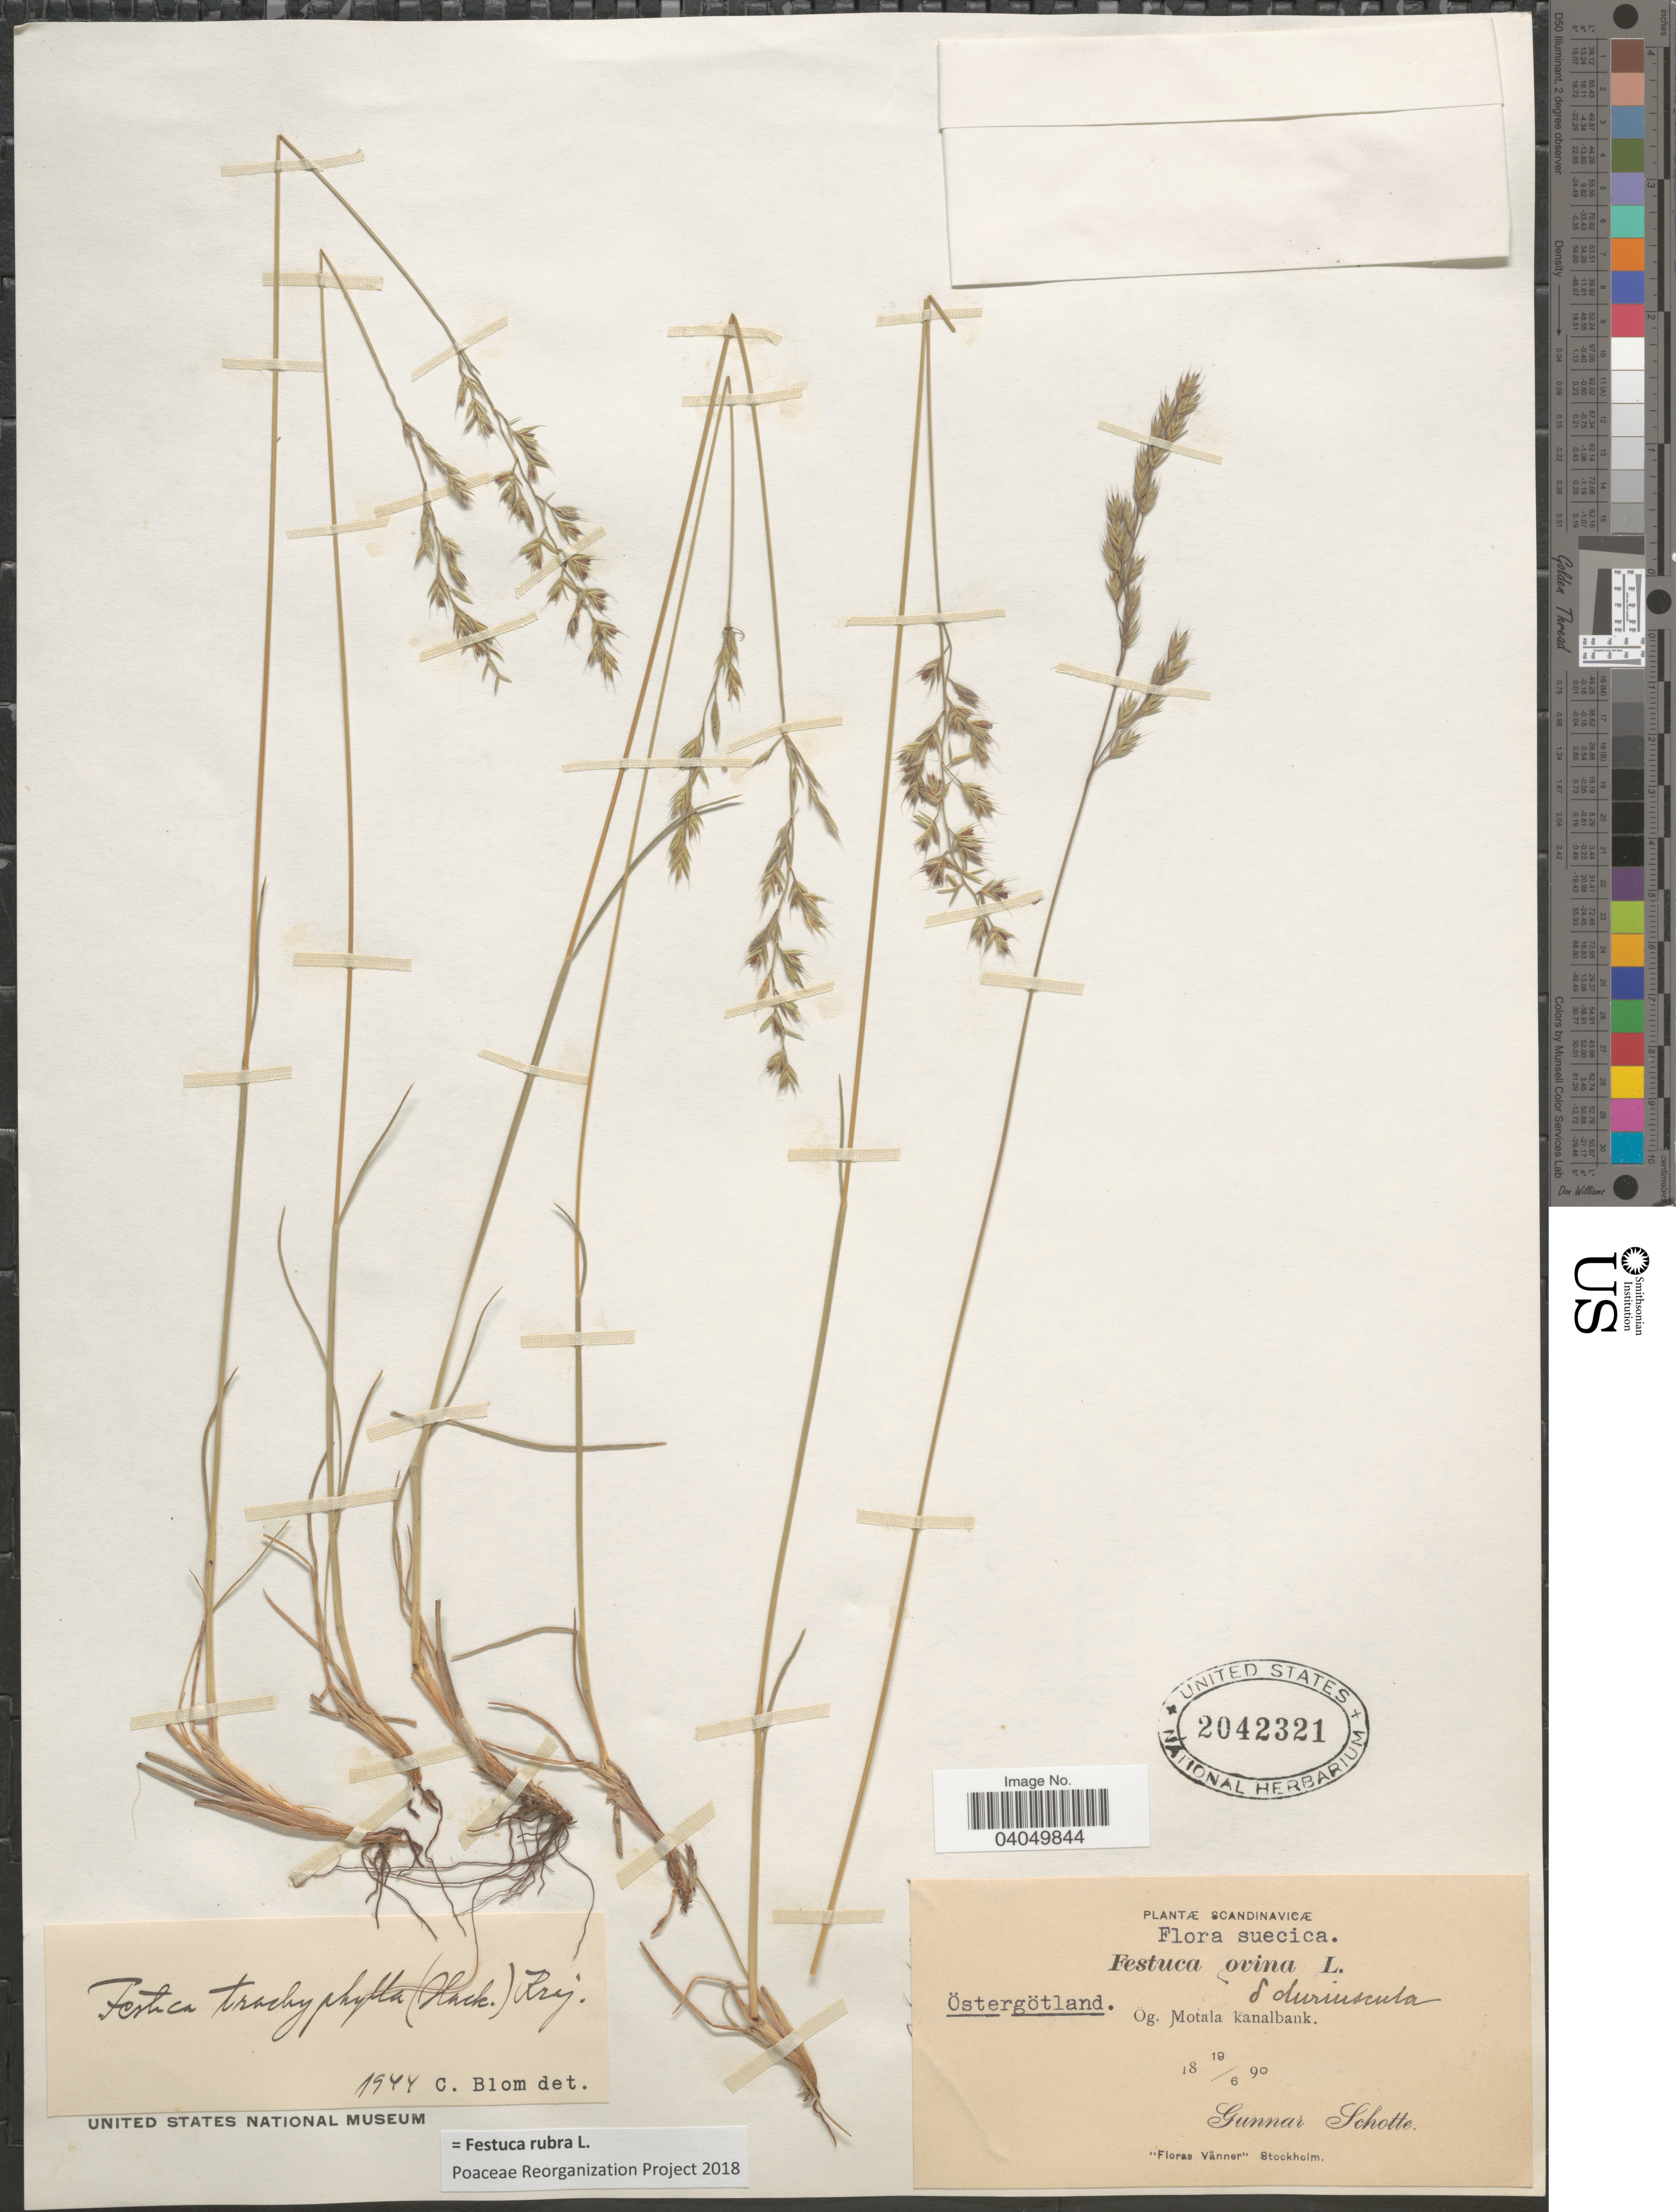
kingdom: Plantae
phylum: Tracheophyta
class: Liliopsida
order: Poales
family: Poaceae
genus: Festuca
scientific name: Festuca rubra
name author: L.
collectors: G. Schotte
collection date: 1890-06-19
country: Sweden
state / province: Östergötland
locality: Scandinavicæ. Suecica. Östergötland. Ög. Motala kanalbank.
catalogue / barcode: US 2042321